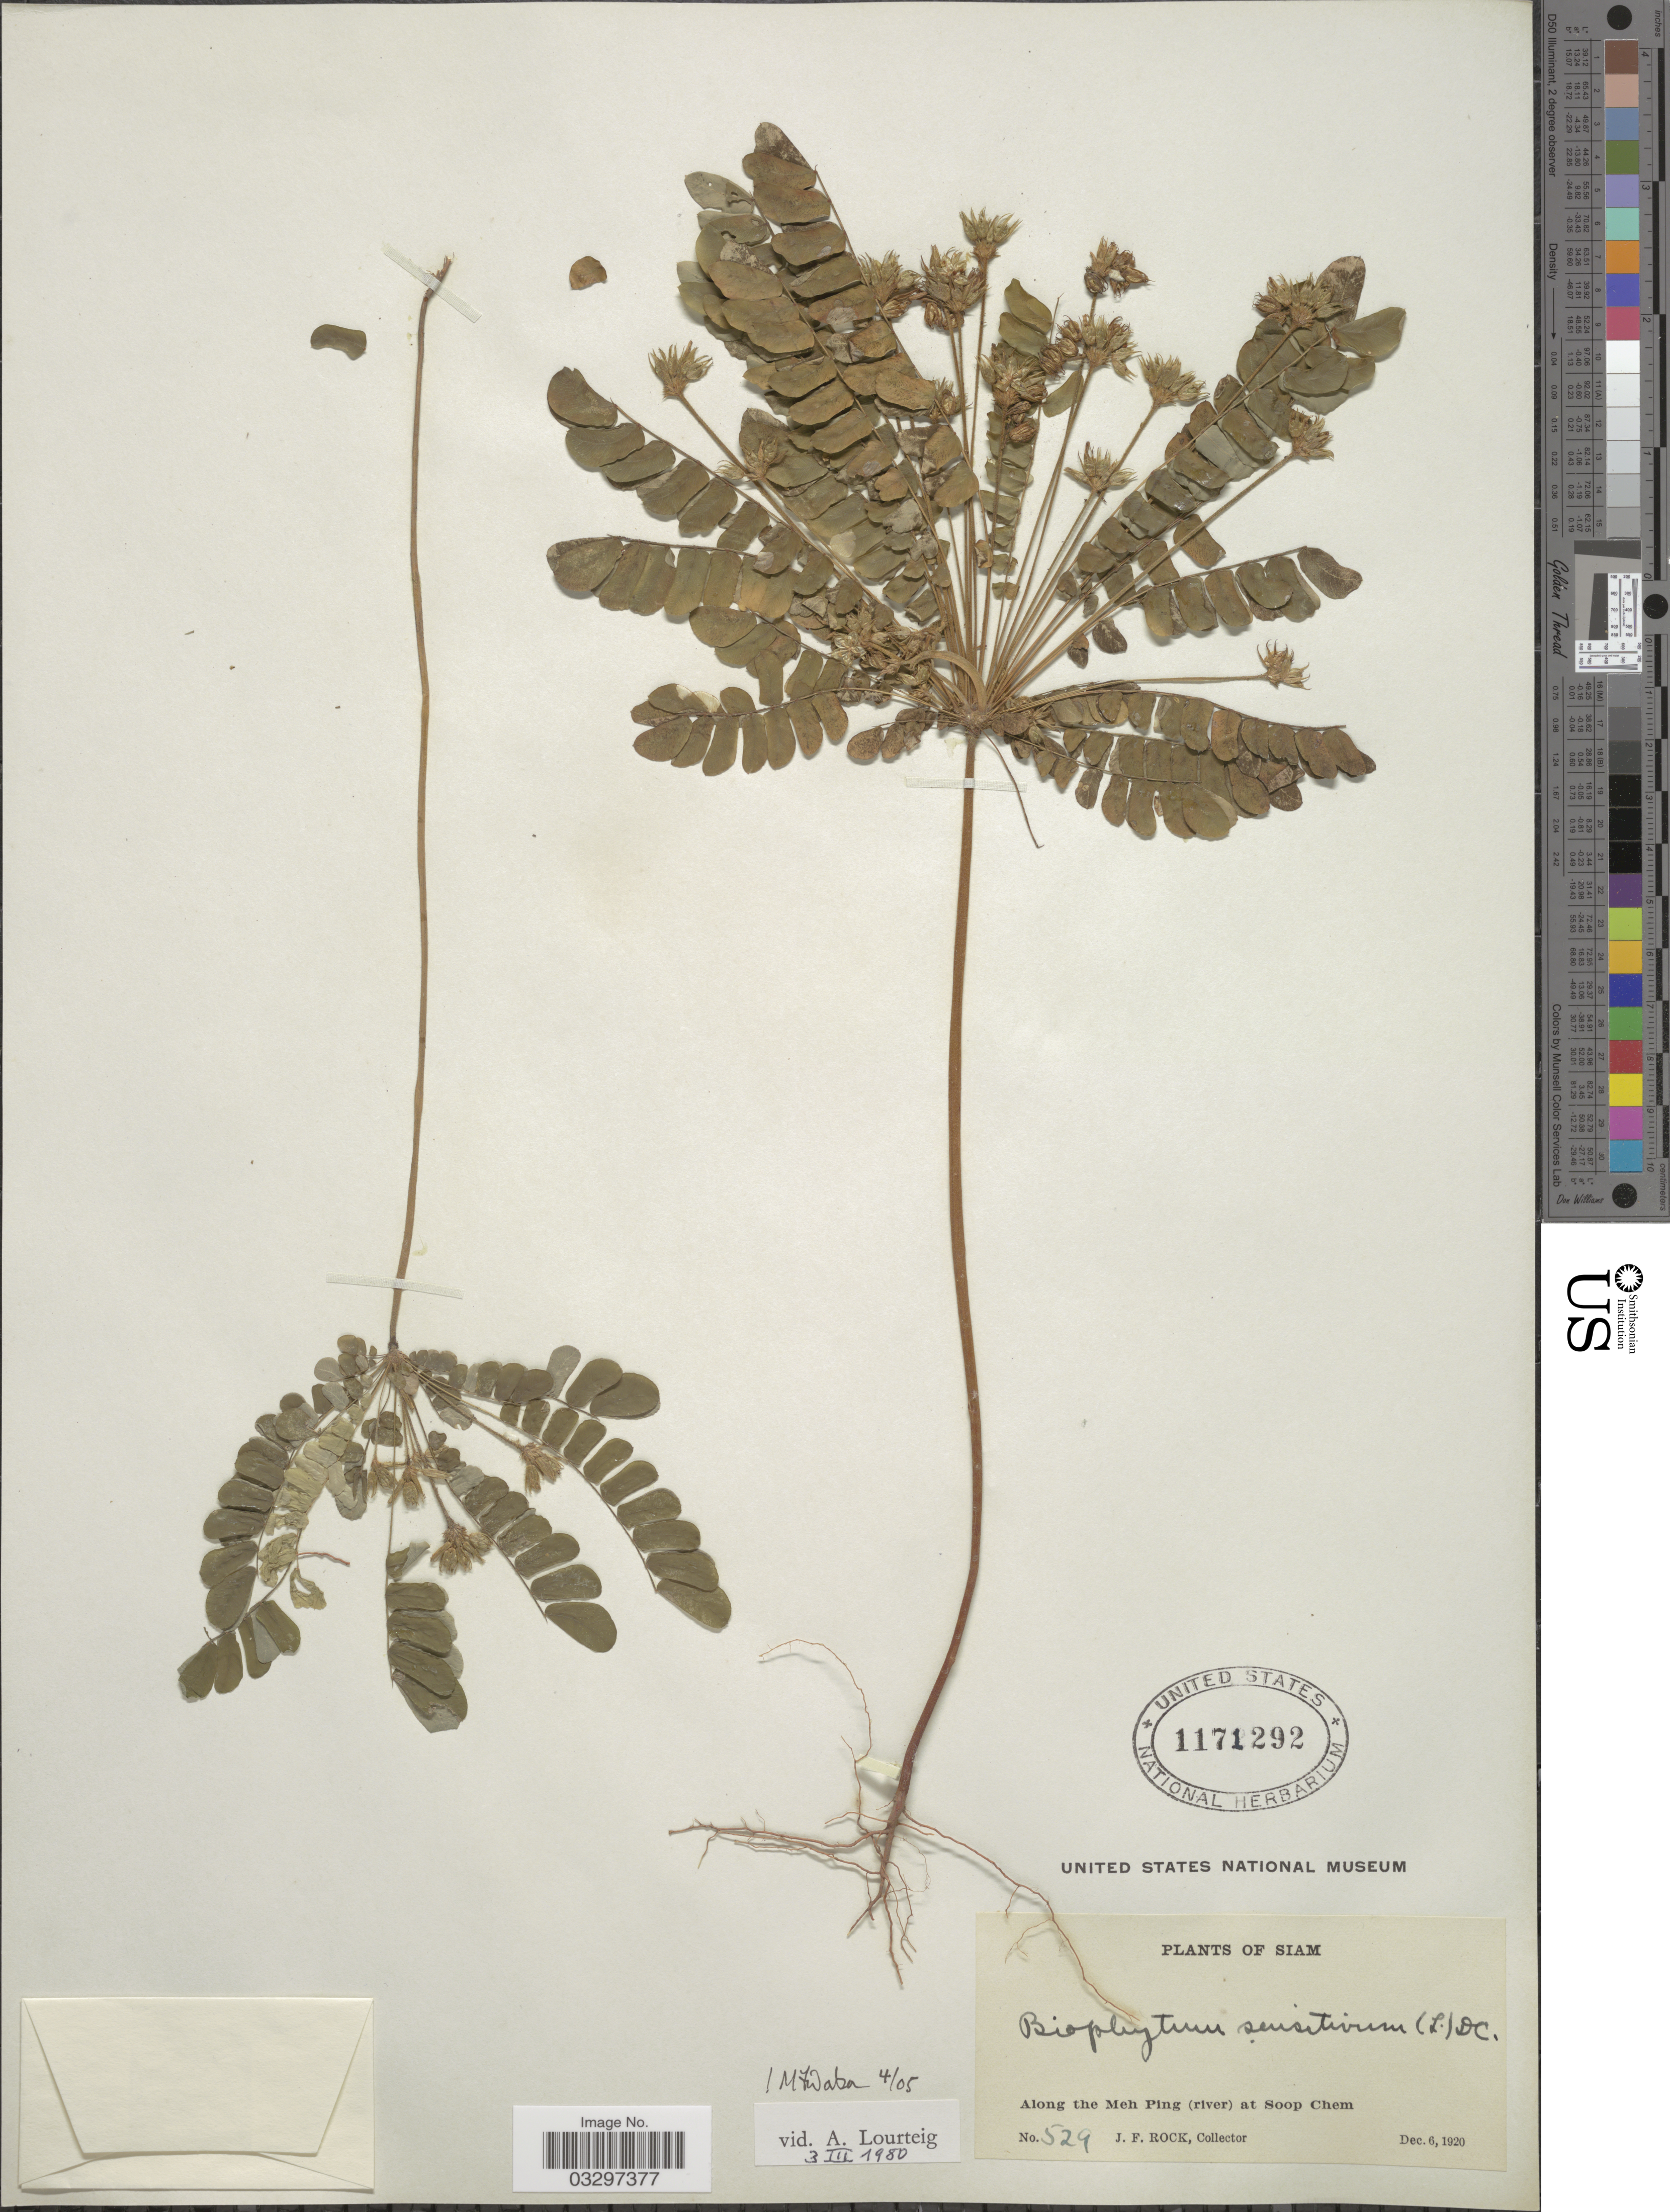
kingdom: Plantae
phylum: Tracheophyta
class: Magnoliopsida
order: Oxalidales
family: Oxalidaceae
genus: Biophytum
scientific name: Biophytum sensitivum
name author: (L.) DC.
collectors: J. Rock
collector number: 529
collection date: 1920-12-06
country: Thailand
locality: Along the Meh Ping (river) at Soop Chem.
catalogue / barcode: US 1171292